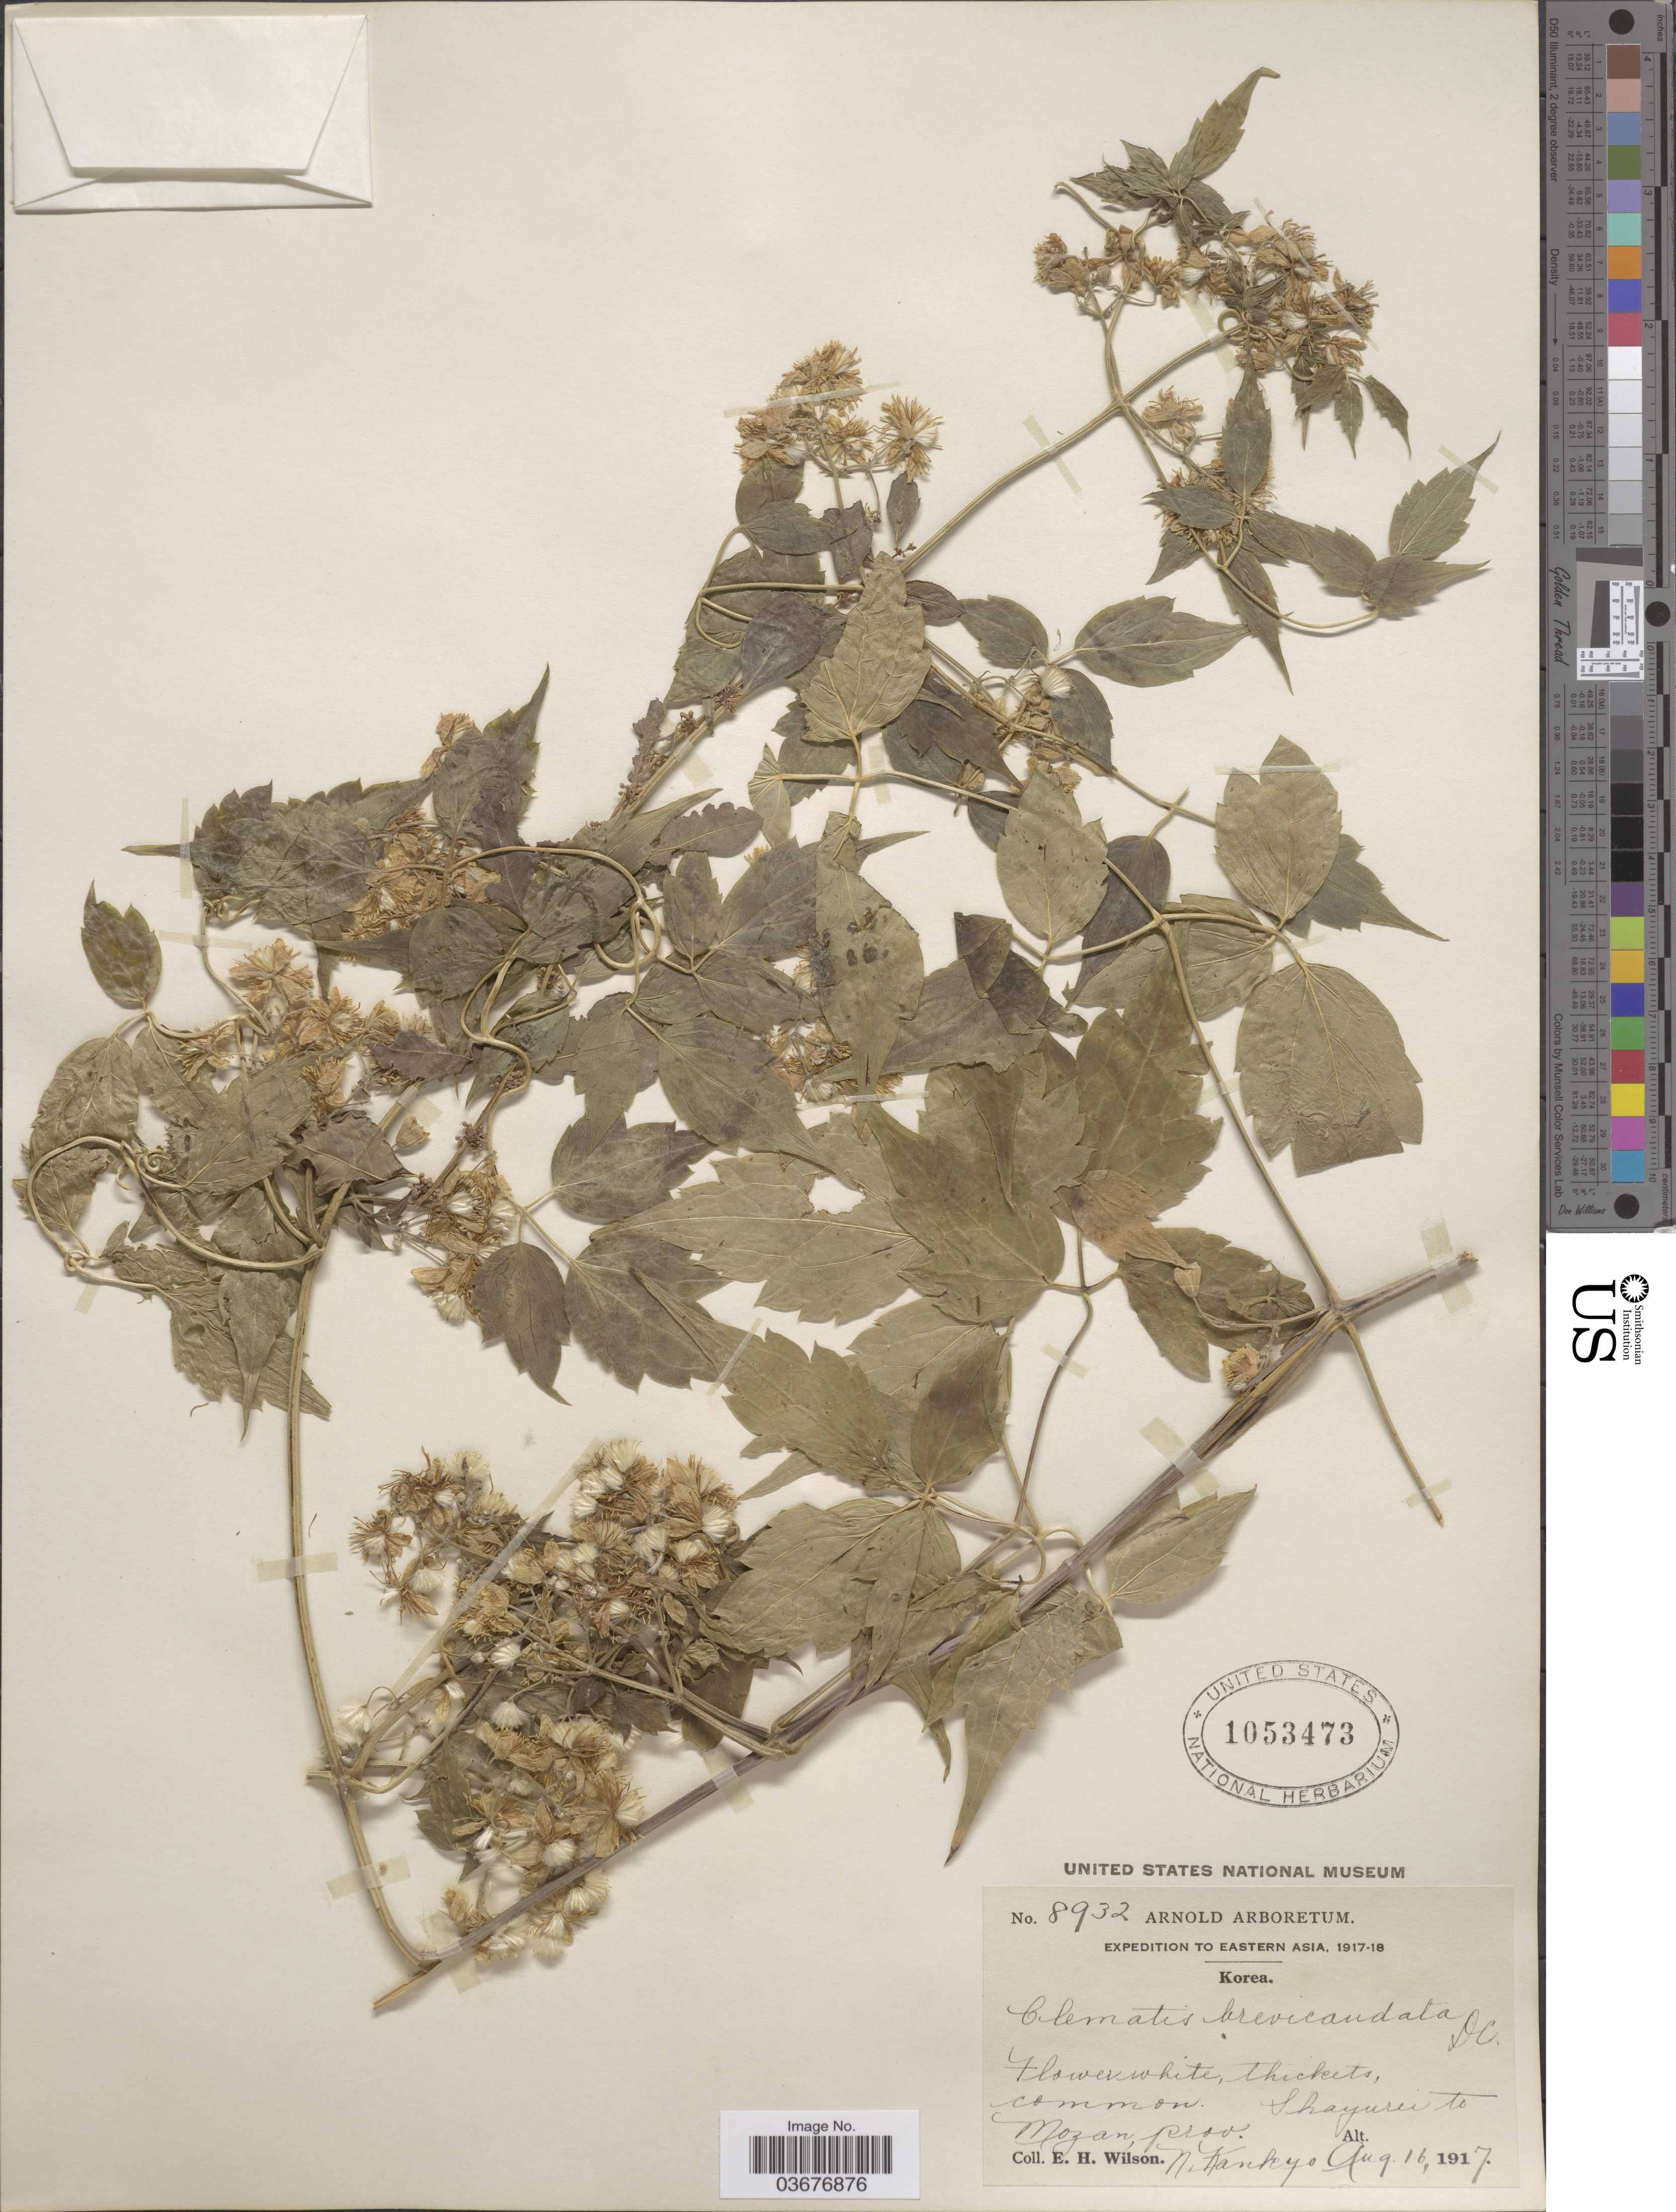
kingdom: Plantae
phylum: Tracheophyta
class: Magnoliopsida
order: Ranunculales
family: Ranunculaceae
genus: Clematis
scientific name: Clematis brevicaudata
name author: DC.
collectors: E. Wilson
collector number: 8932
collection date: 1917-08-16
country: North Korea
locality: Shayuru to Mozan, prov. N. Kankyo.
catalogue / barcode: US 1053473